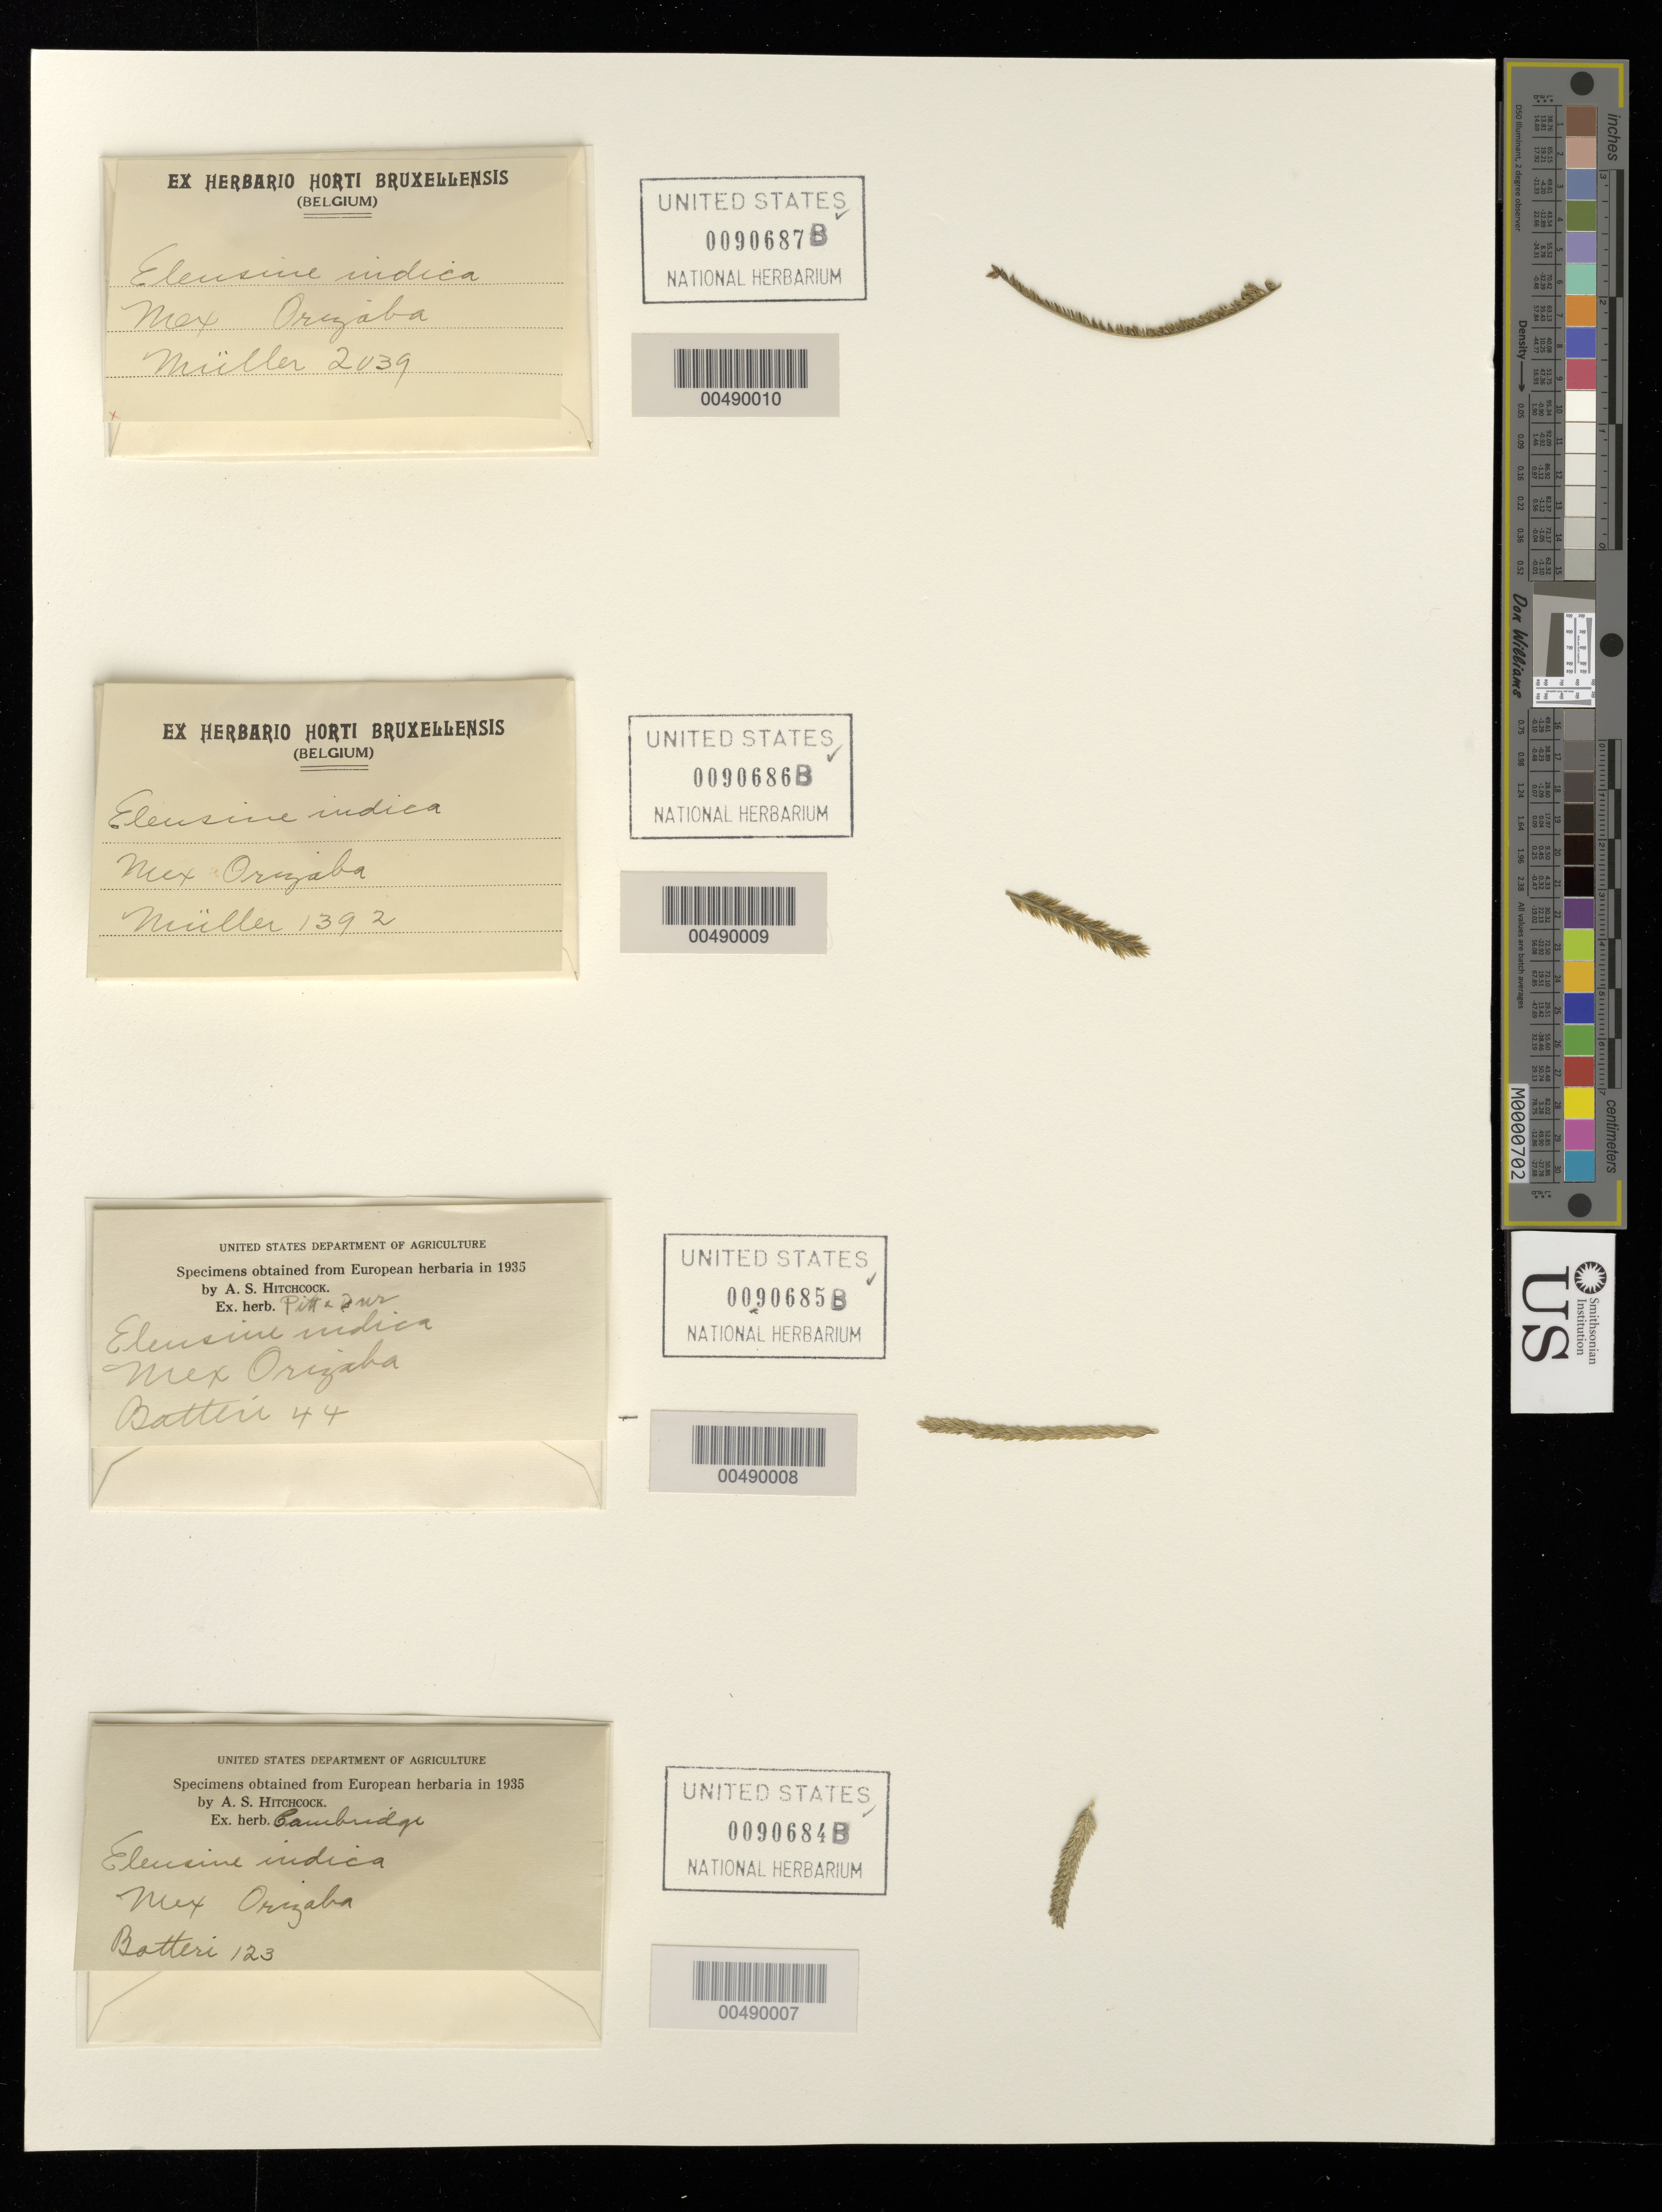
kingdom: Plantae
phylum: Tracheophyta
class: Liliopsida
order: Poales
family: Poaceae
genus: Eleusine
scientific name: Eleusine indica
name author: (L.) Gaertn.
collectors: -. Botteri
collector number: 44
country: Mexico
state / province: Veracruz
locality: Orizaba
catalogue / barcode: US 90685B